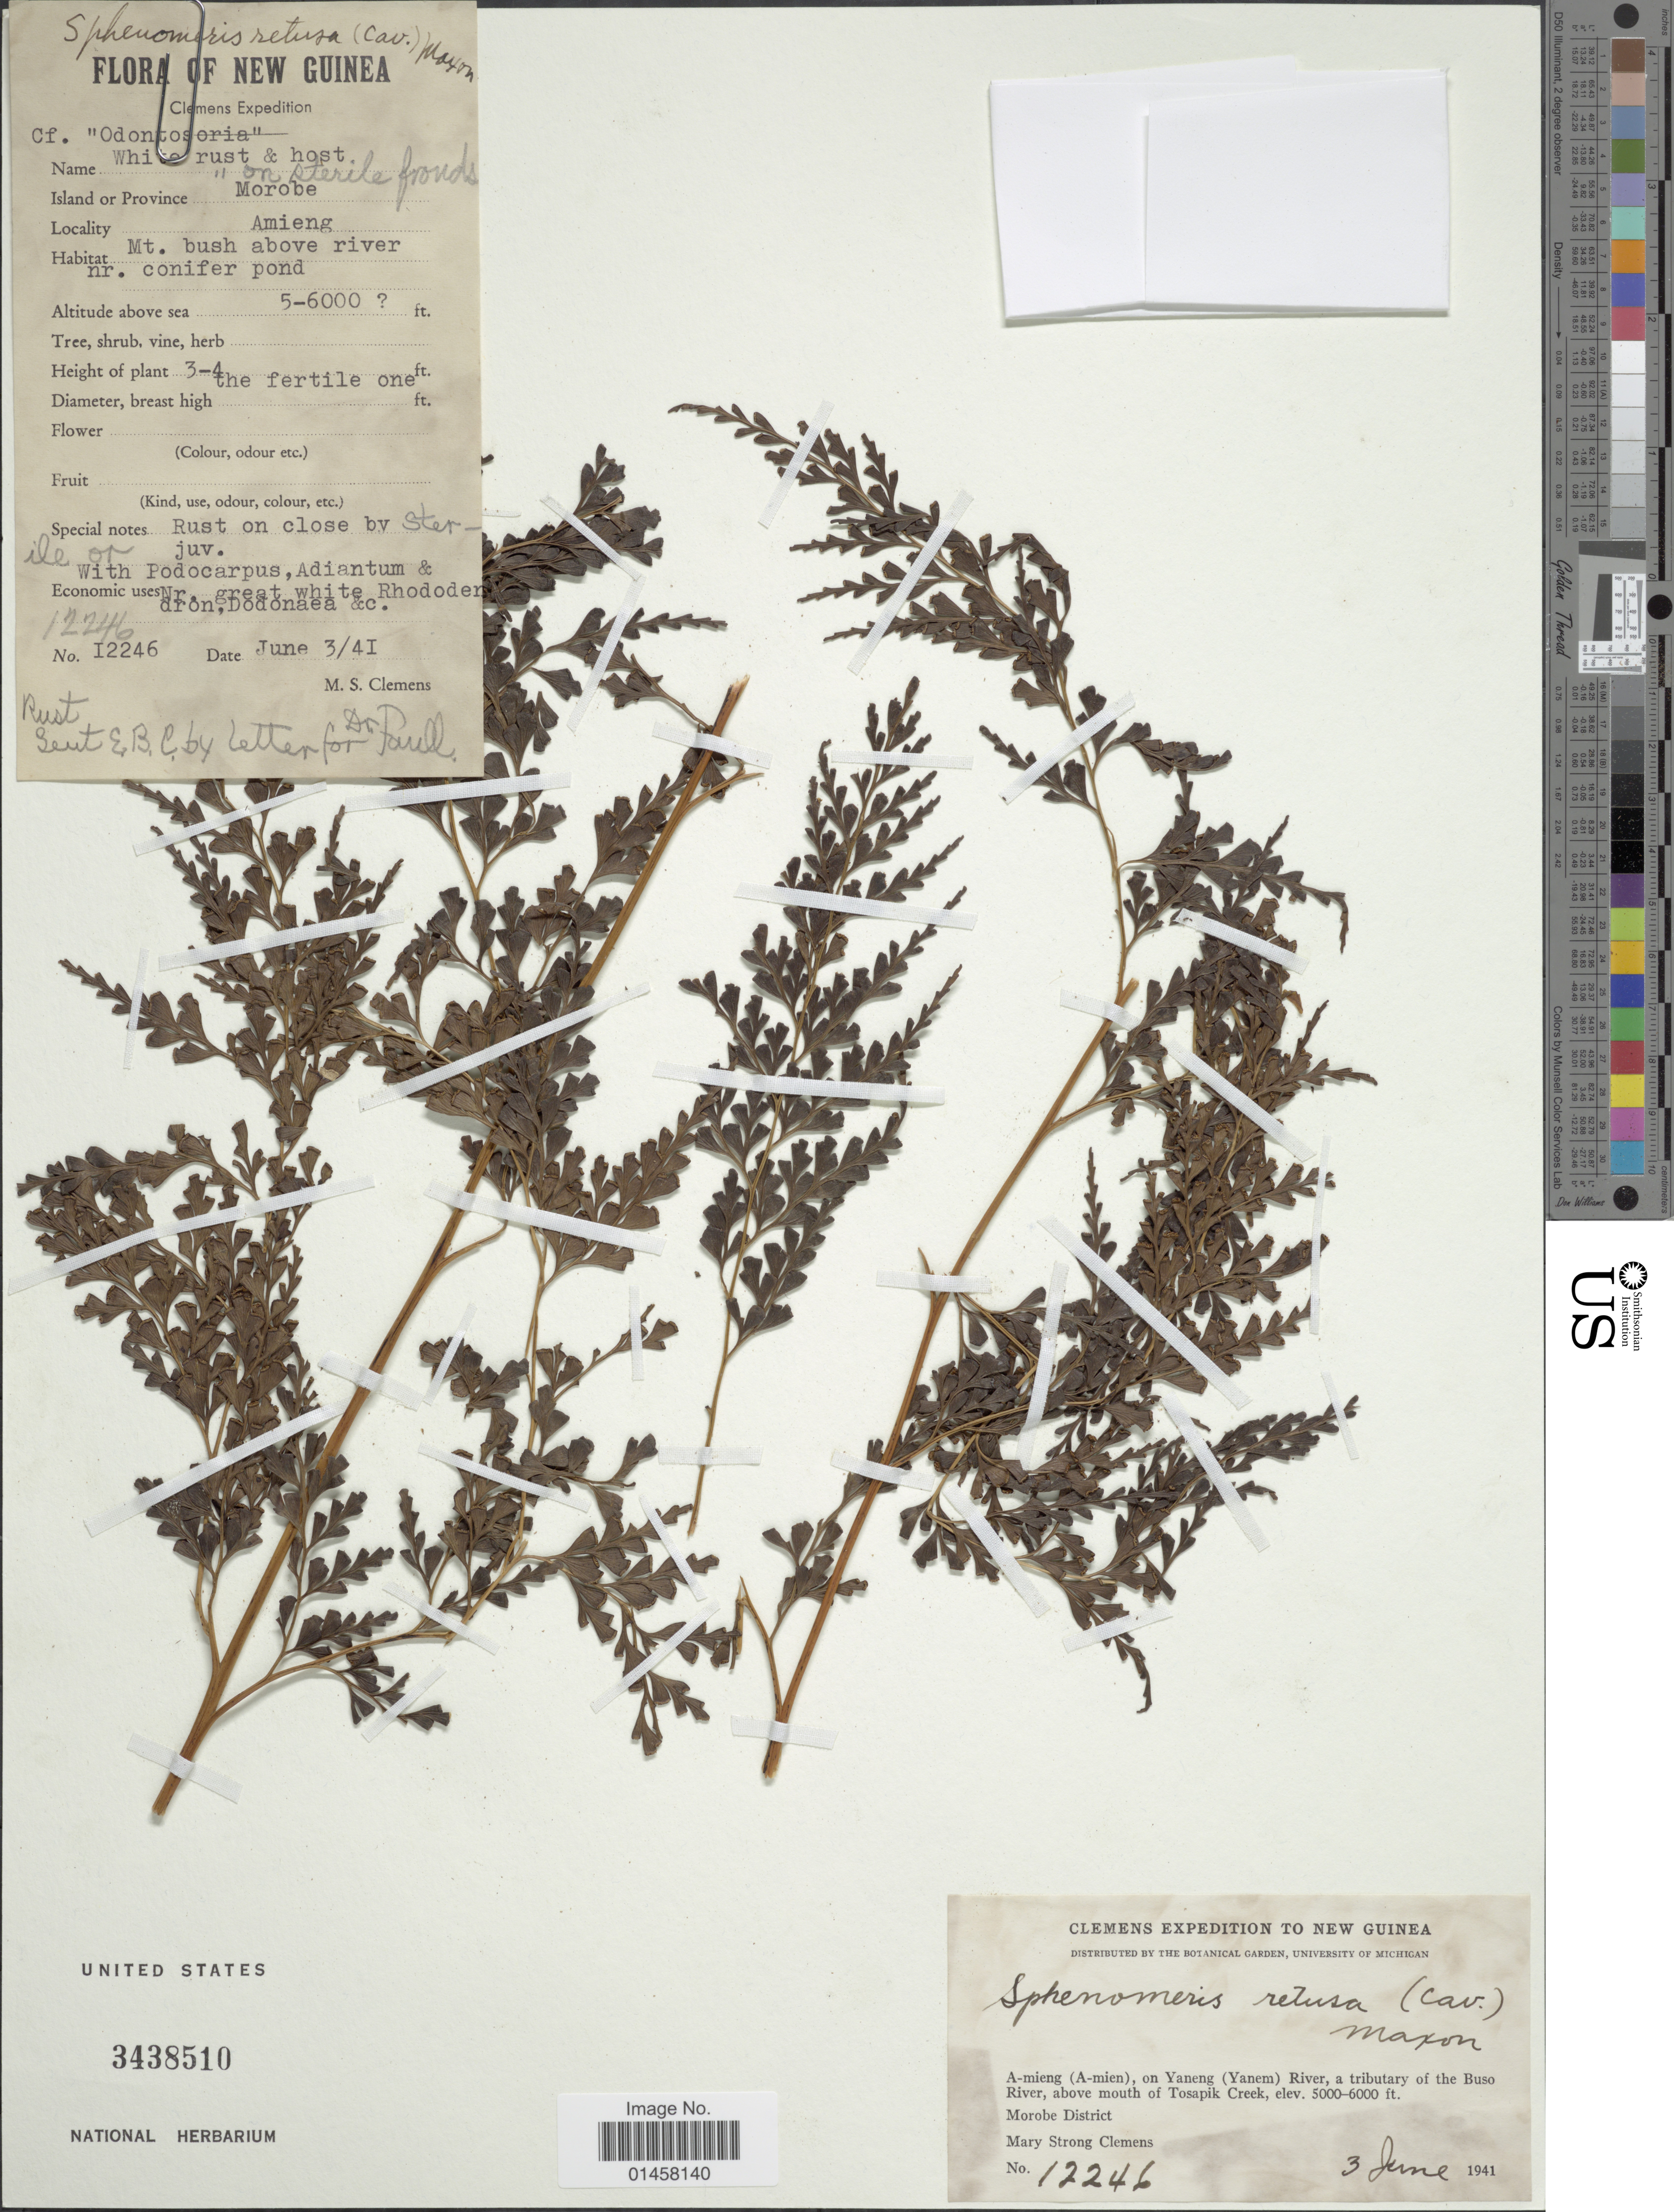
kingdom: Plantae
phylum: Tracheophyta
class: Polypodiopsida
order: Polypodiales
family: Lindsaeaceae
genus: Sphenomeris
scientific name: Sphenomeris retusa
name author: (Cav.) Maxim.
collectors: M. S. Clemens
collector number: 12246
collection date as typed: Transcribed d/m/y: 3/6/41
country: Papua New Guinea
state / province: Morobe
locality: A-mieng (A-Mien), on Yaneng (Yanem) River, a tributary of the Buso River, above mouth of Tosapik Creek.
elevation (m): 1524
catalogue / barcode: US 3438510